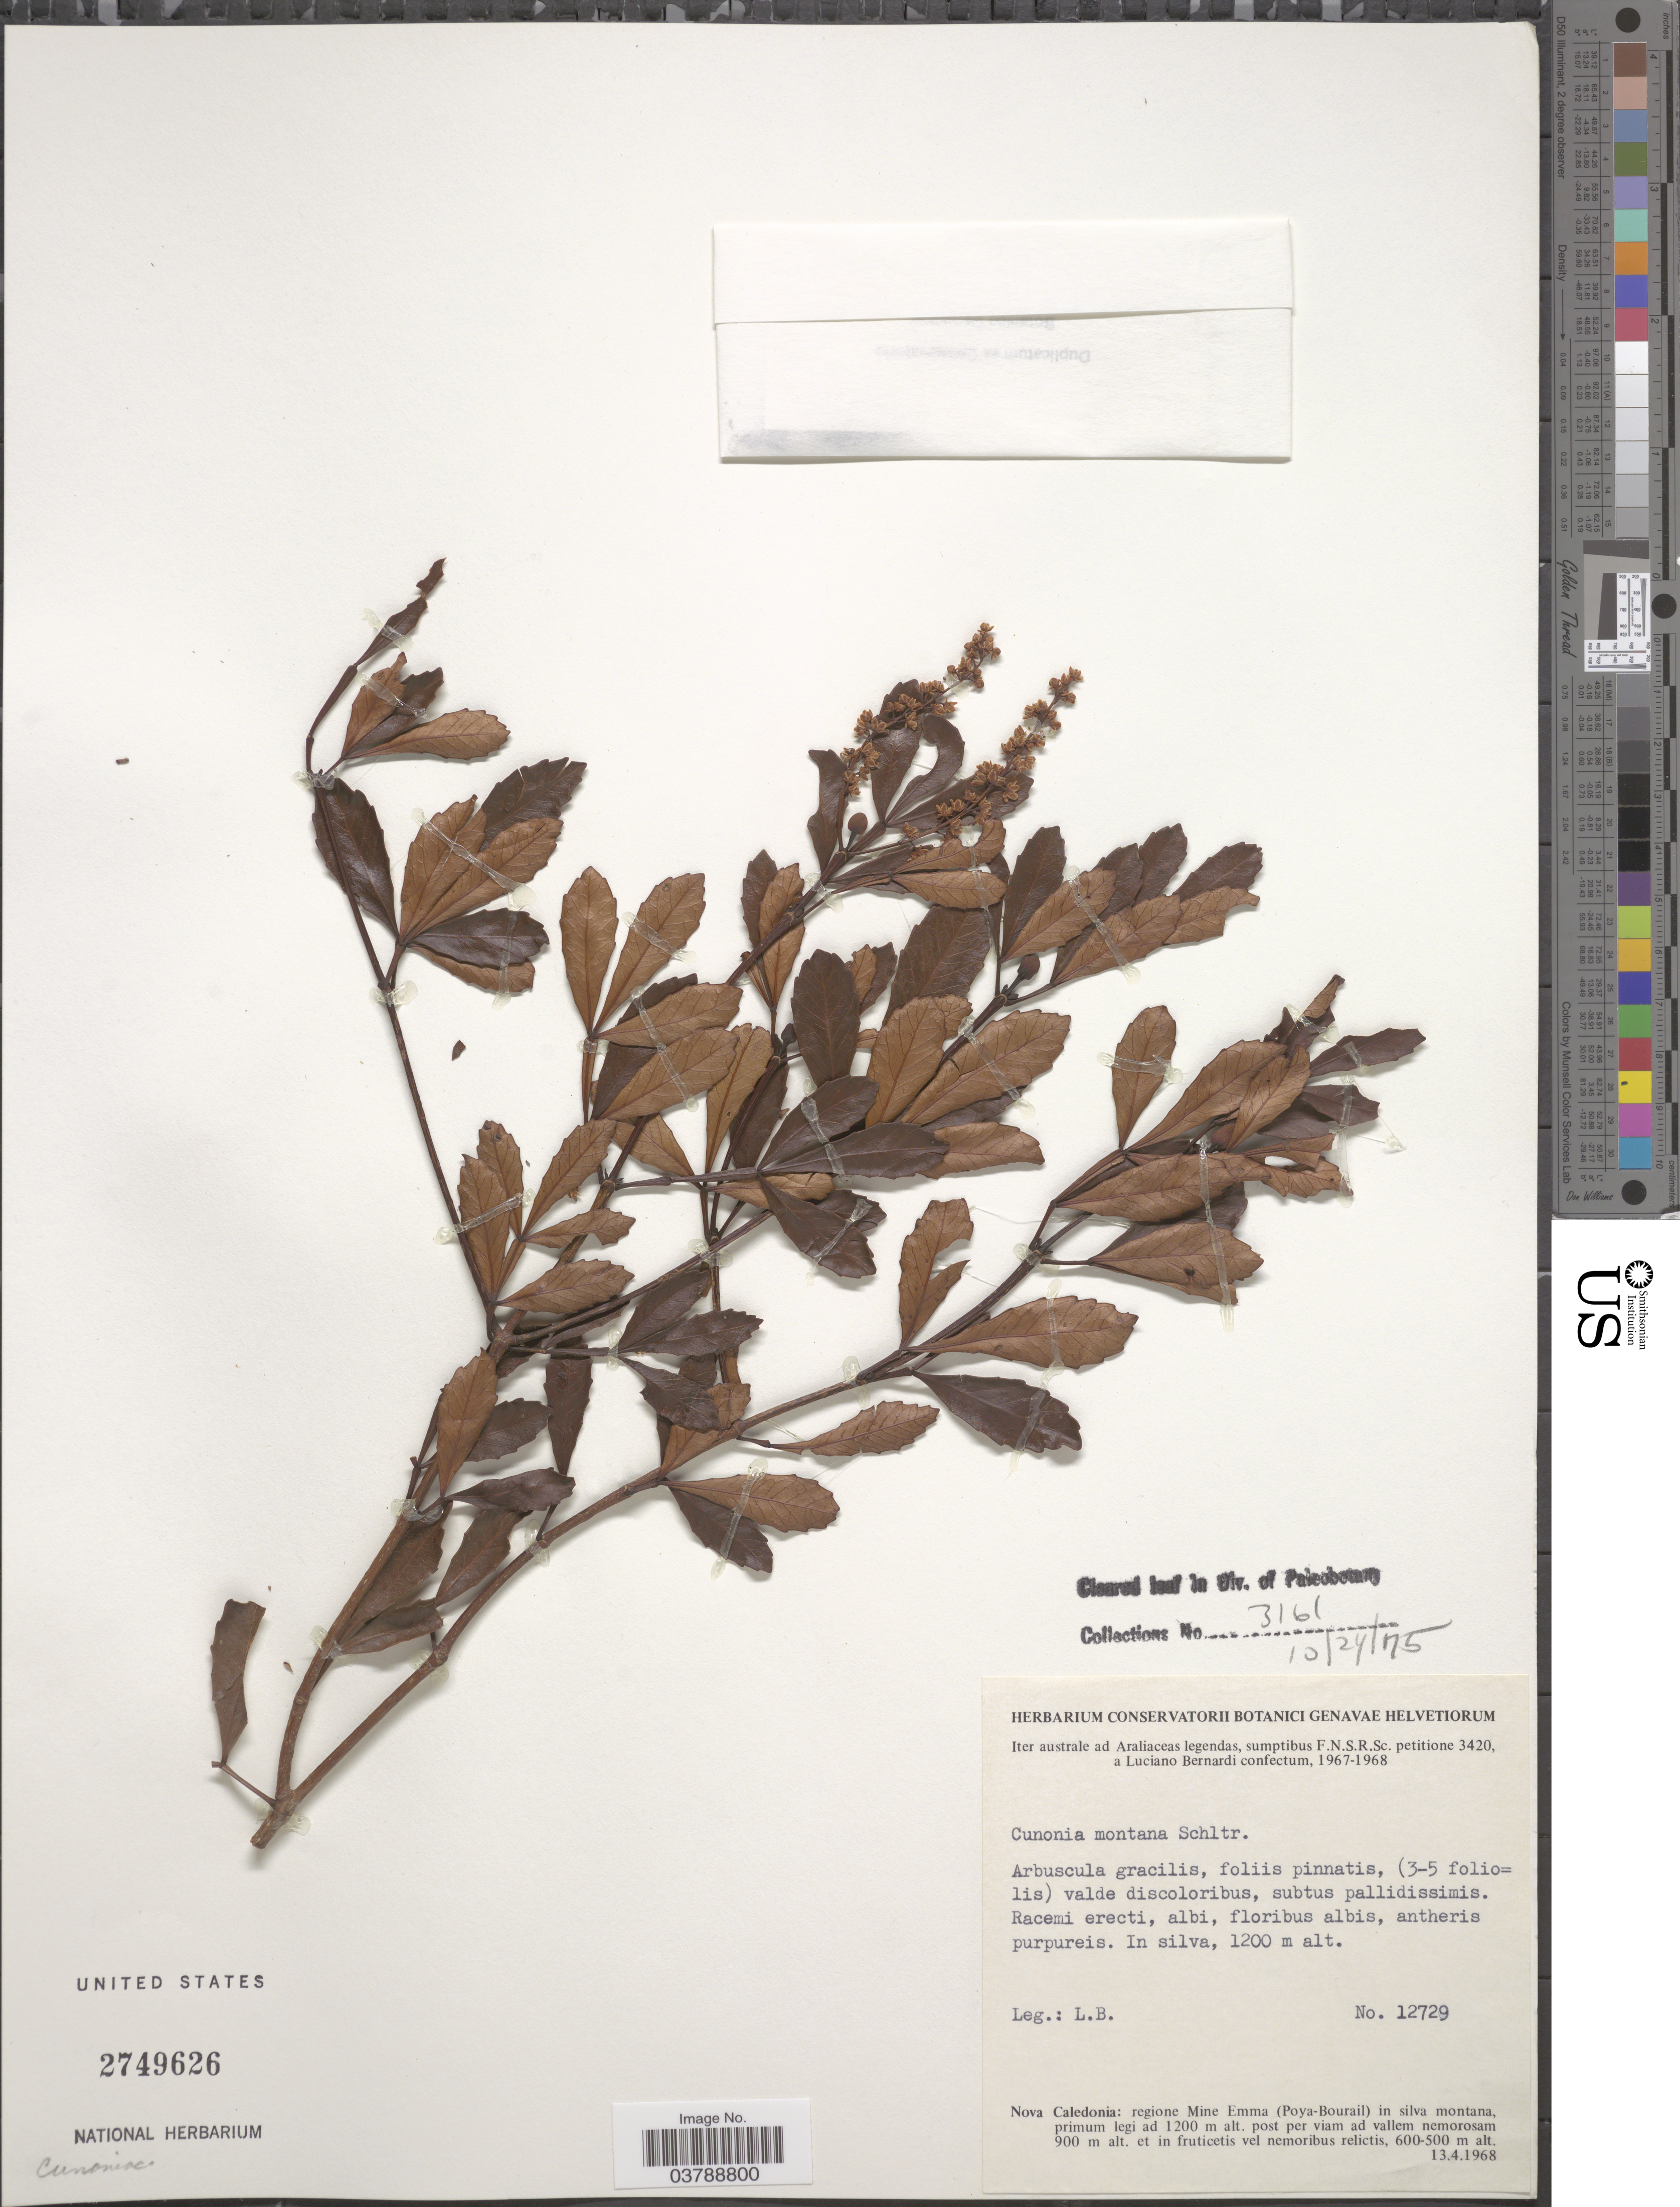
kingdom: Plantae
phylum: Tracheophyta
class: Magnoliopsida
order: Oxalidales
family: Cunoniaceae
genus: Cunonia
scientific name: Cunonia montana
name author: Schltr.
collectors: L. Bernardi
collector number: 12729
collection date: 1968-04-13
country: New Caledonia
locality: Regione Mine Emma (Poya-Bourail) in silva montana.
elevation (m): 1200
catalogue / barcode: US 2749626